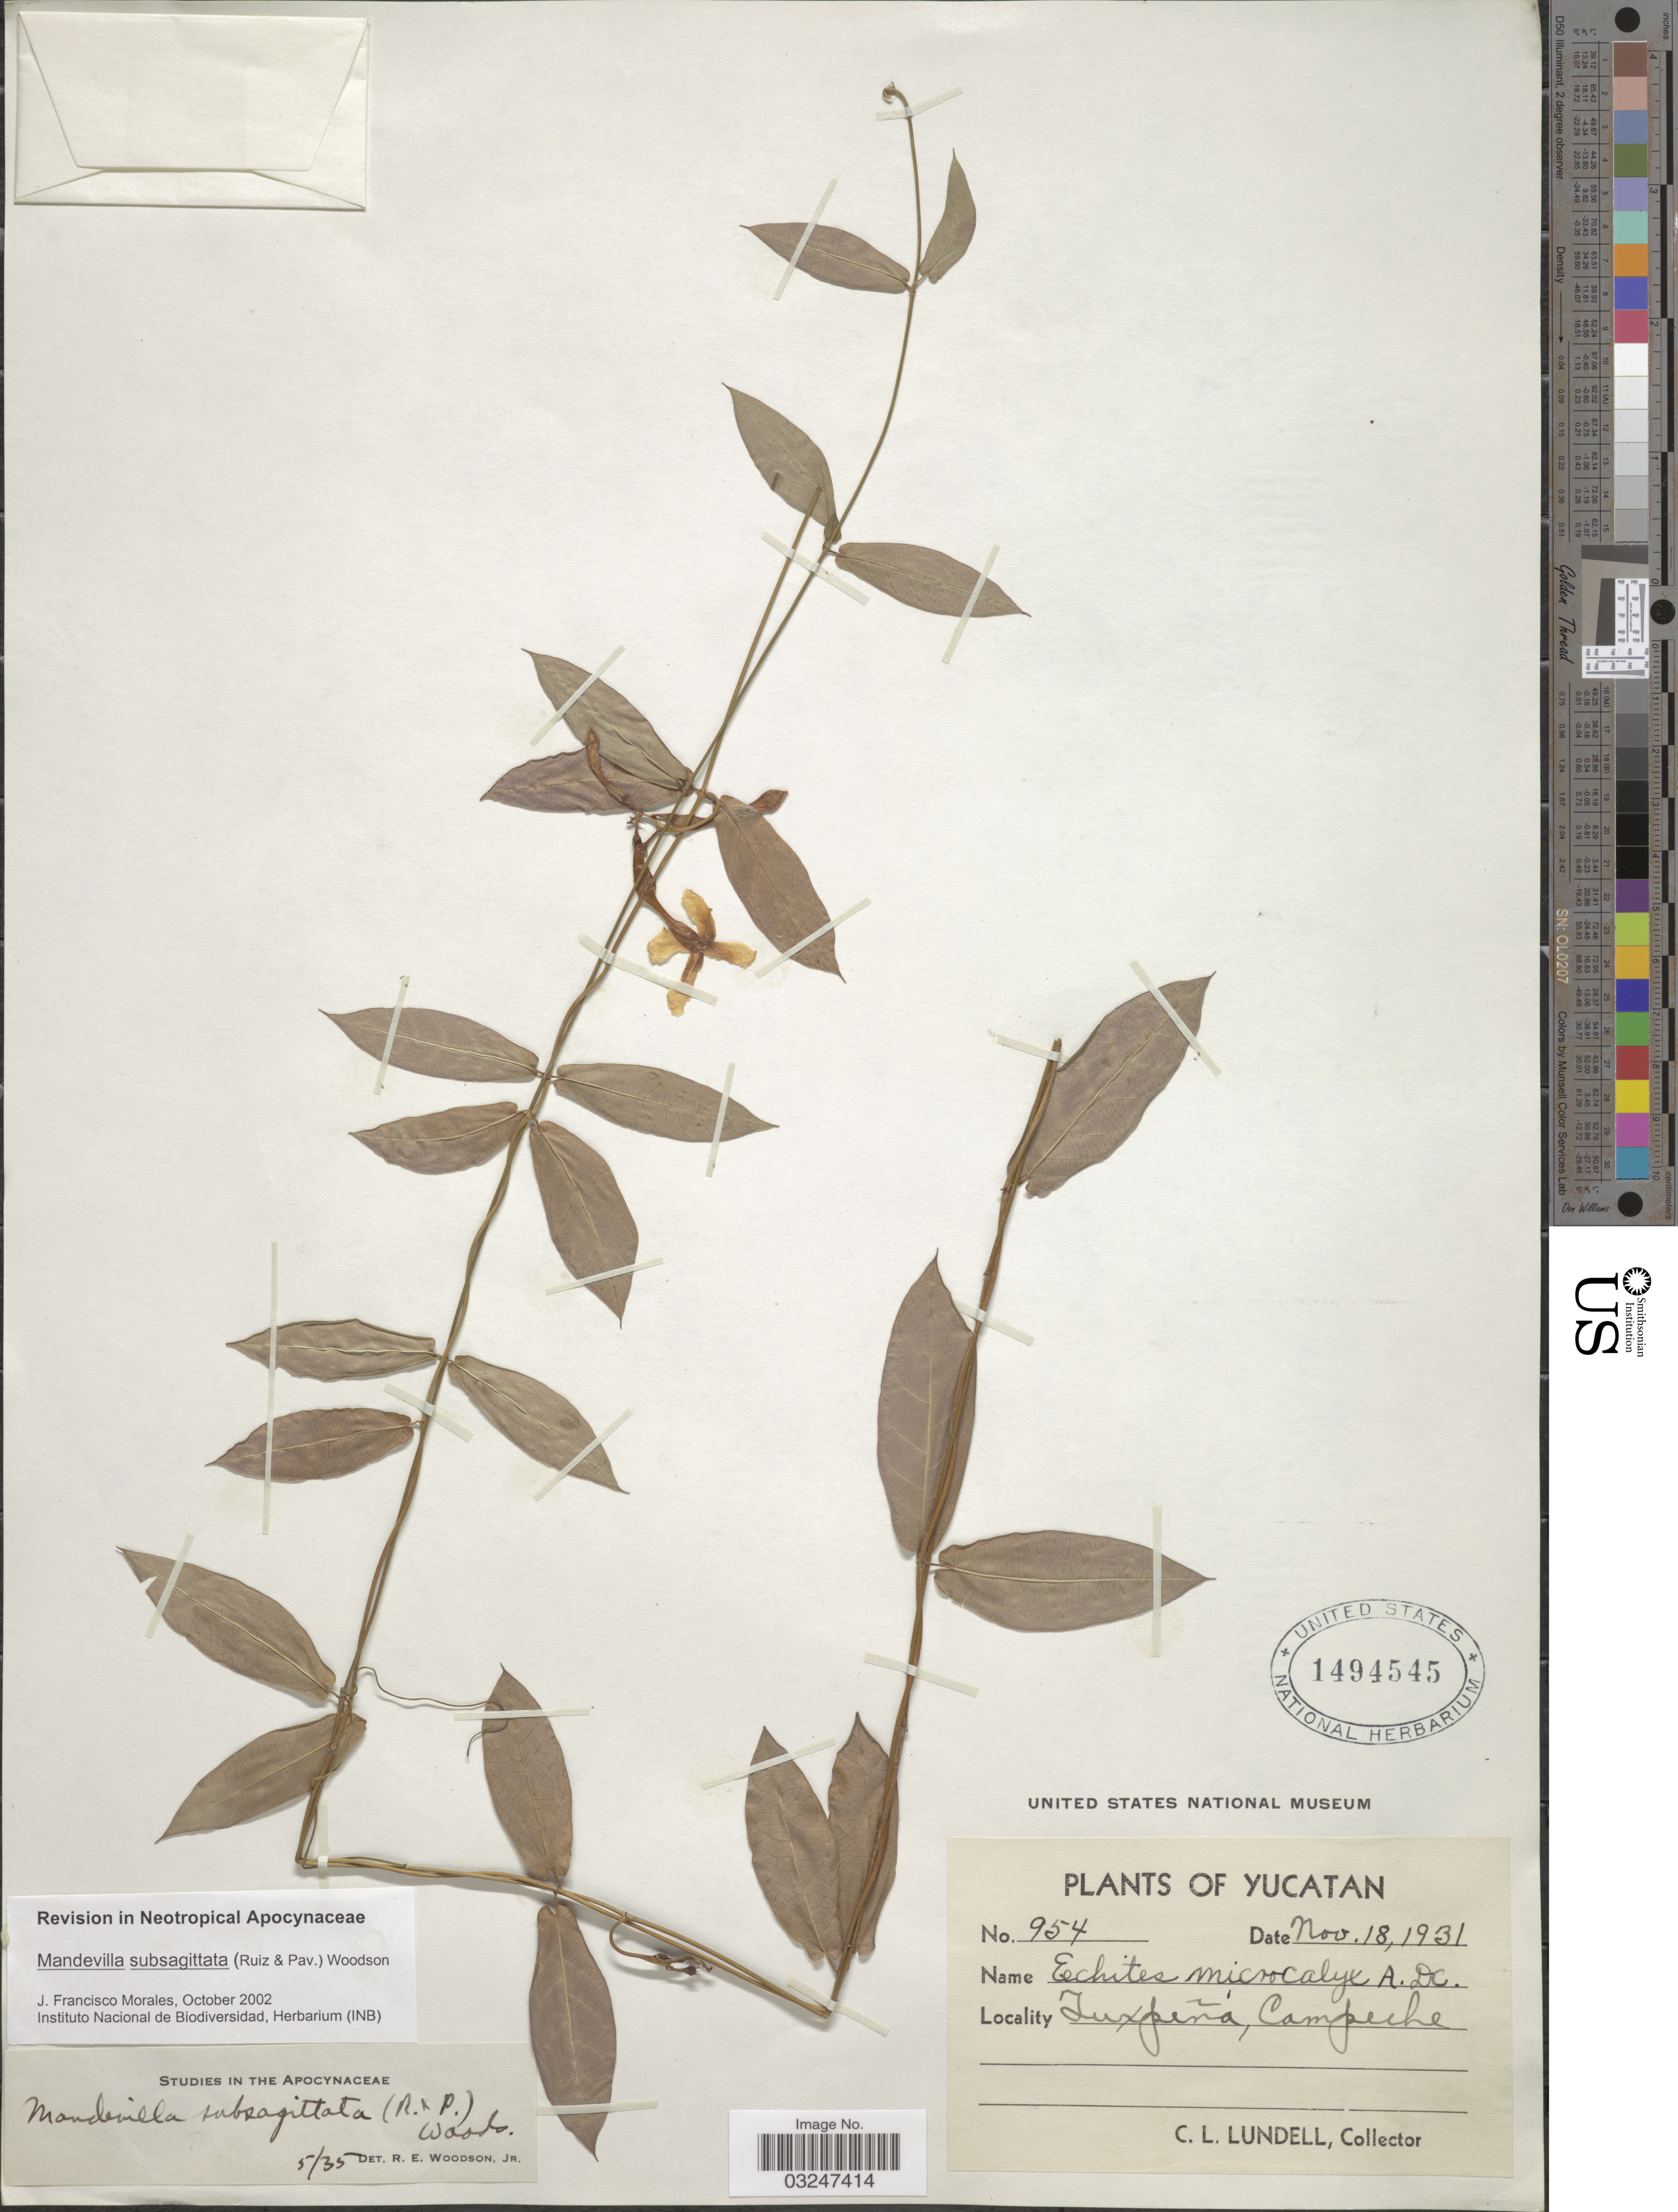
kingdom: Plantae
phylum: Tracheophyta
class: Magnoliopsida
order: Gentianales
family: Apocynaceae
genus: Mandevilla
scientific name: Mandevilla subsagittata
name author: (Ruiz & Pav.) Woodson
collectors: C. L. Lundell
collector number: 954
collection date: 1931-11-18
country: Mexico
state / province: Yucatán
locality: Tuxpeña, Campeche.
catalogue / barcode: US 1494545